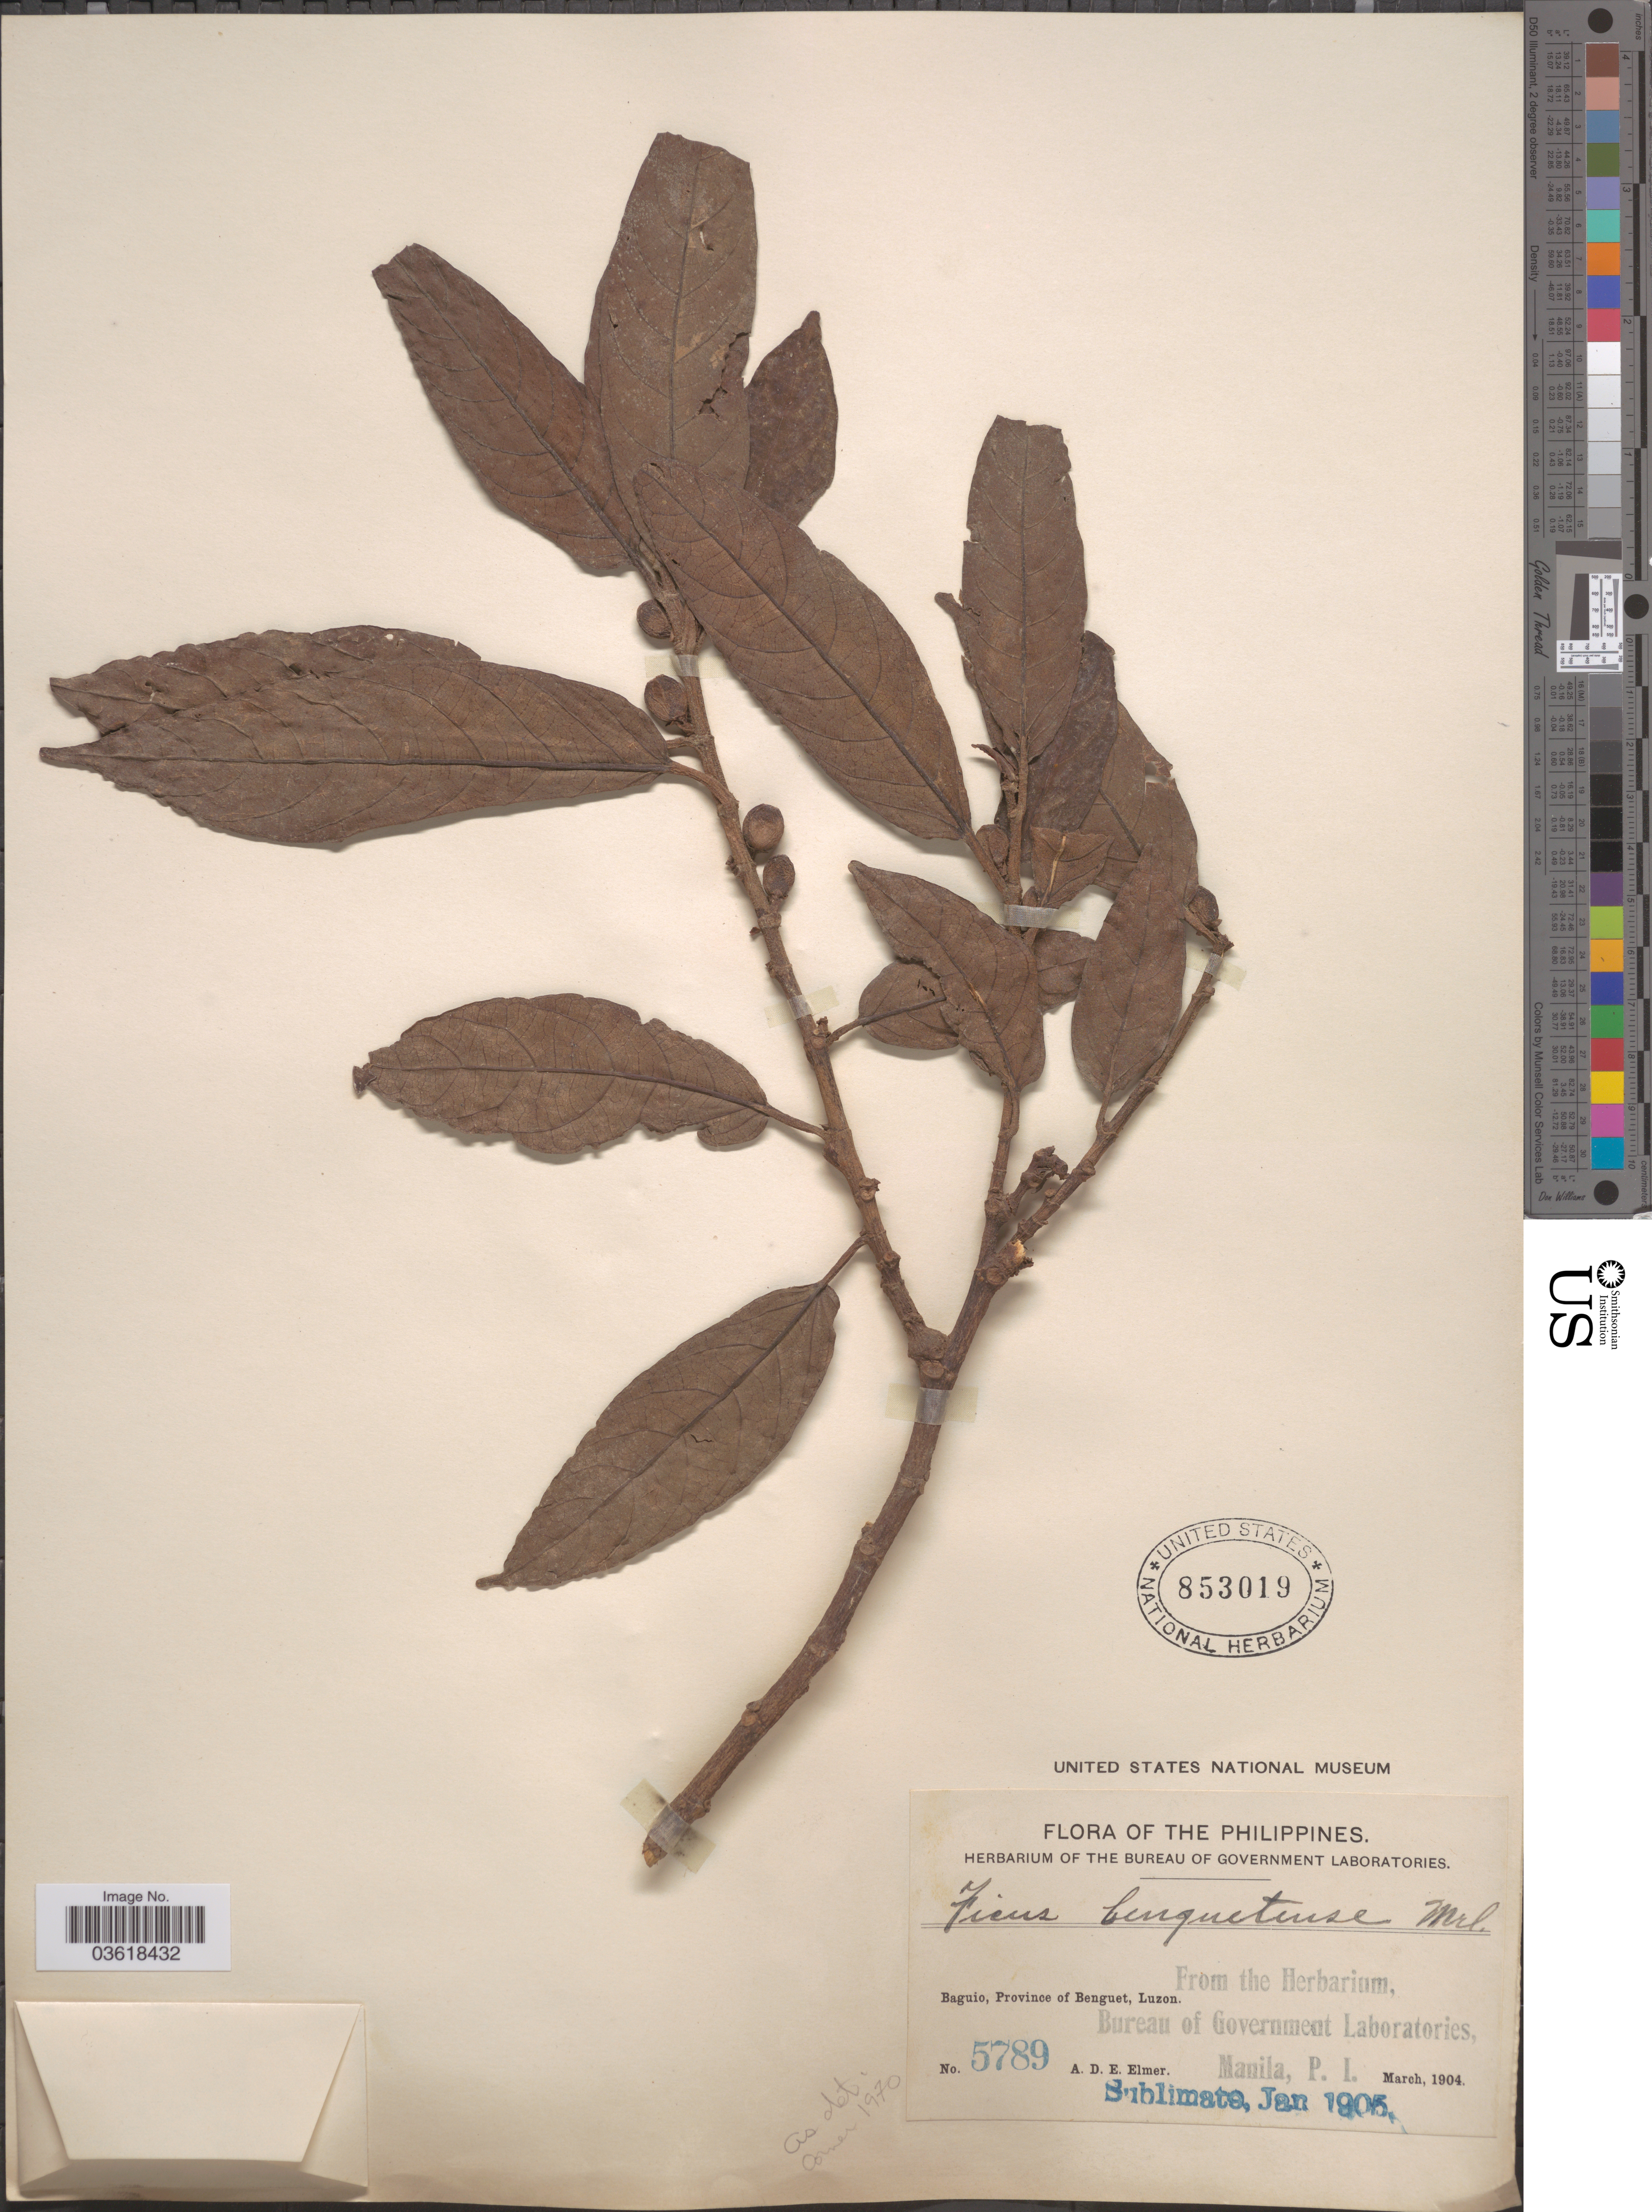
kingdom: Plantae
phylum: Tracheophyta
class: Magnoliopsida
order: Rosales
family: Moraceae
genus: Ficus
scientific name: Ficus benguetensis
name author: Merr.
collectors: A. D. E. Elmer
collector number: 5789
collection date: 1904-03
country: Philippines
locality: Baguio, Province of Benguet, Luzon.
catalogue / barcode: US 853019